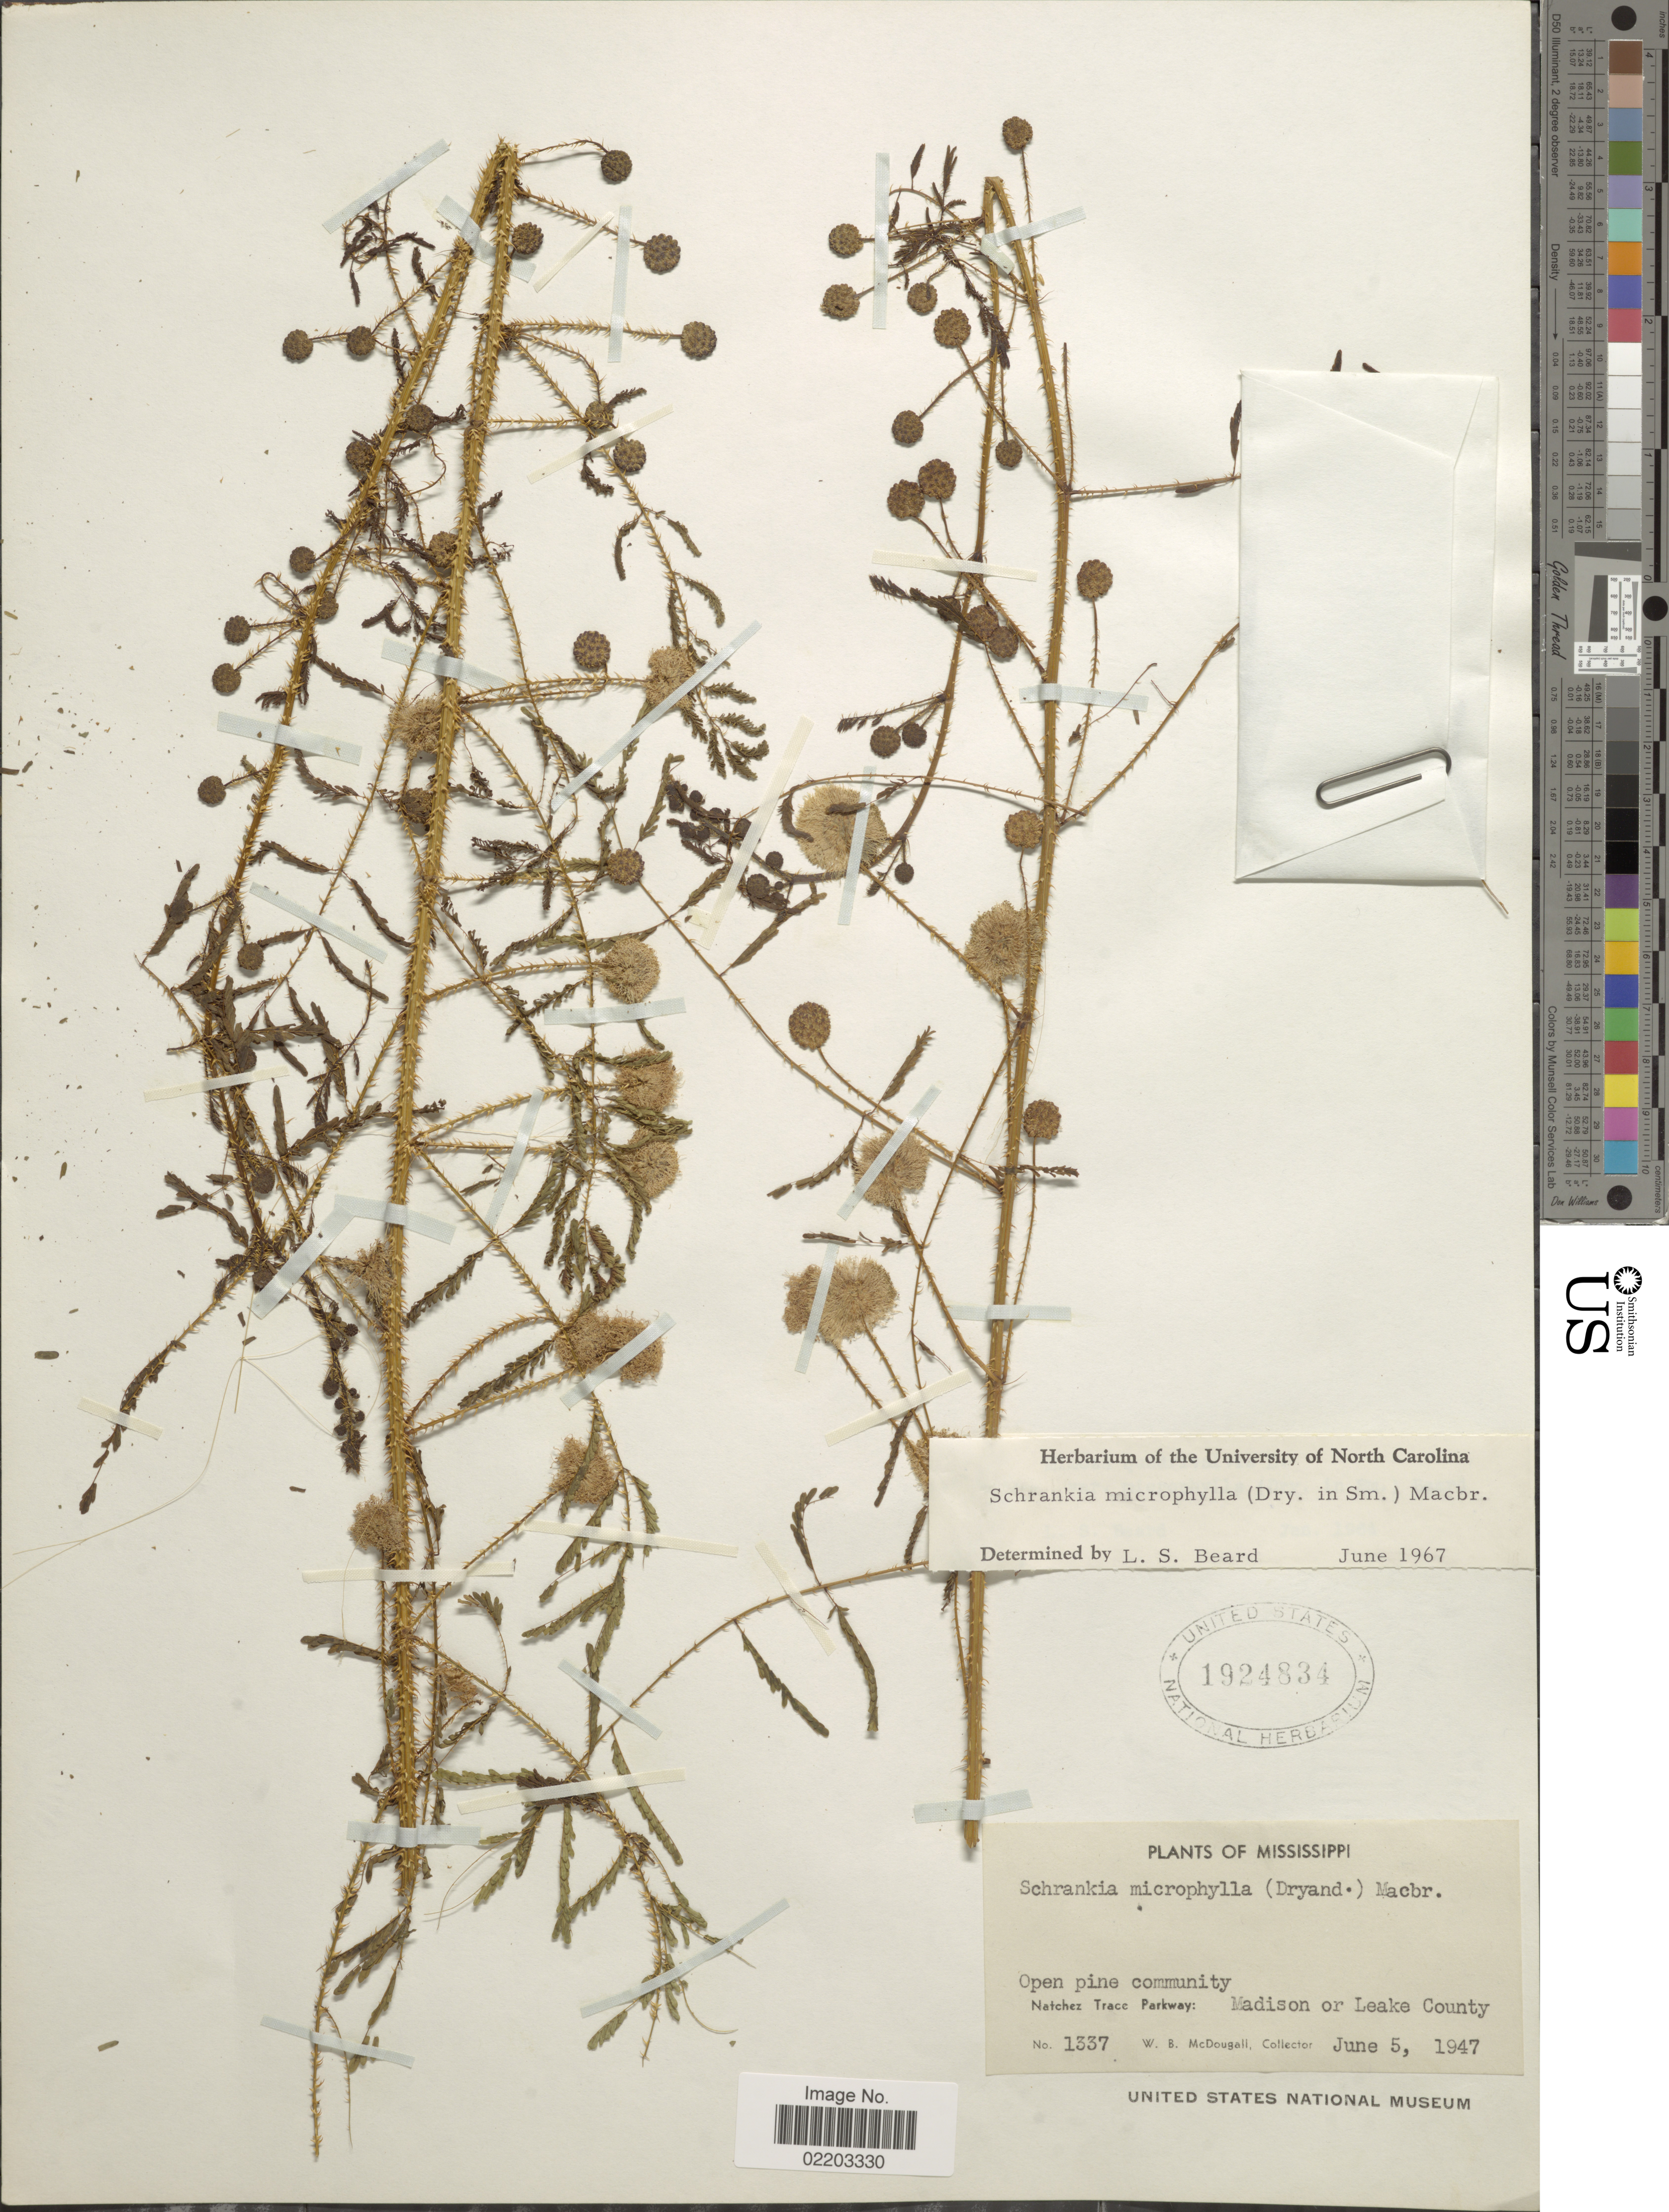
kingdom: Plantae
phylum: Tracheophyta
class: Magnoliopsida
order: Fabales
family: Fabaceae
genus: Mimosa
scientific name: Mimosa microphylla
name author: Dryand.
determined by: Strong, M. T., (US), Smithsonian Institution - National Museum of Natural History (UNITED STATES)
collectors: W. B. McDougal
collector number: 1337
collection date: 1947-06-05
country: United States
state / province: Mississippi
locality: Open pine community, Natchez Trace Parkway: Madison or Leake County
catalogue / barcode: US 1924834